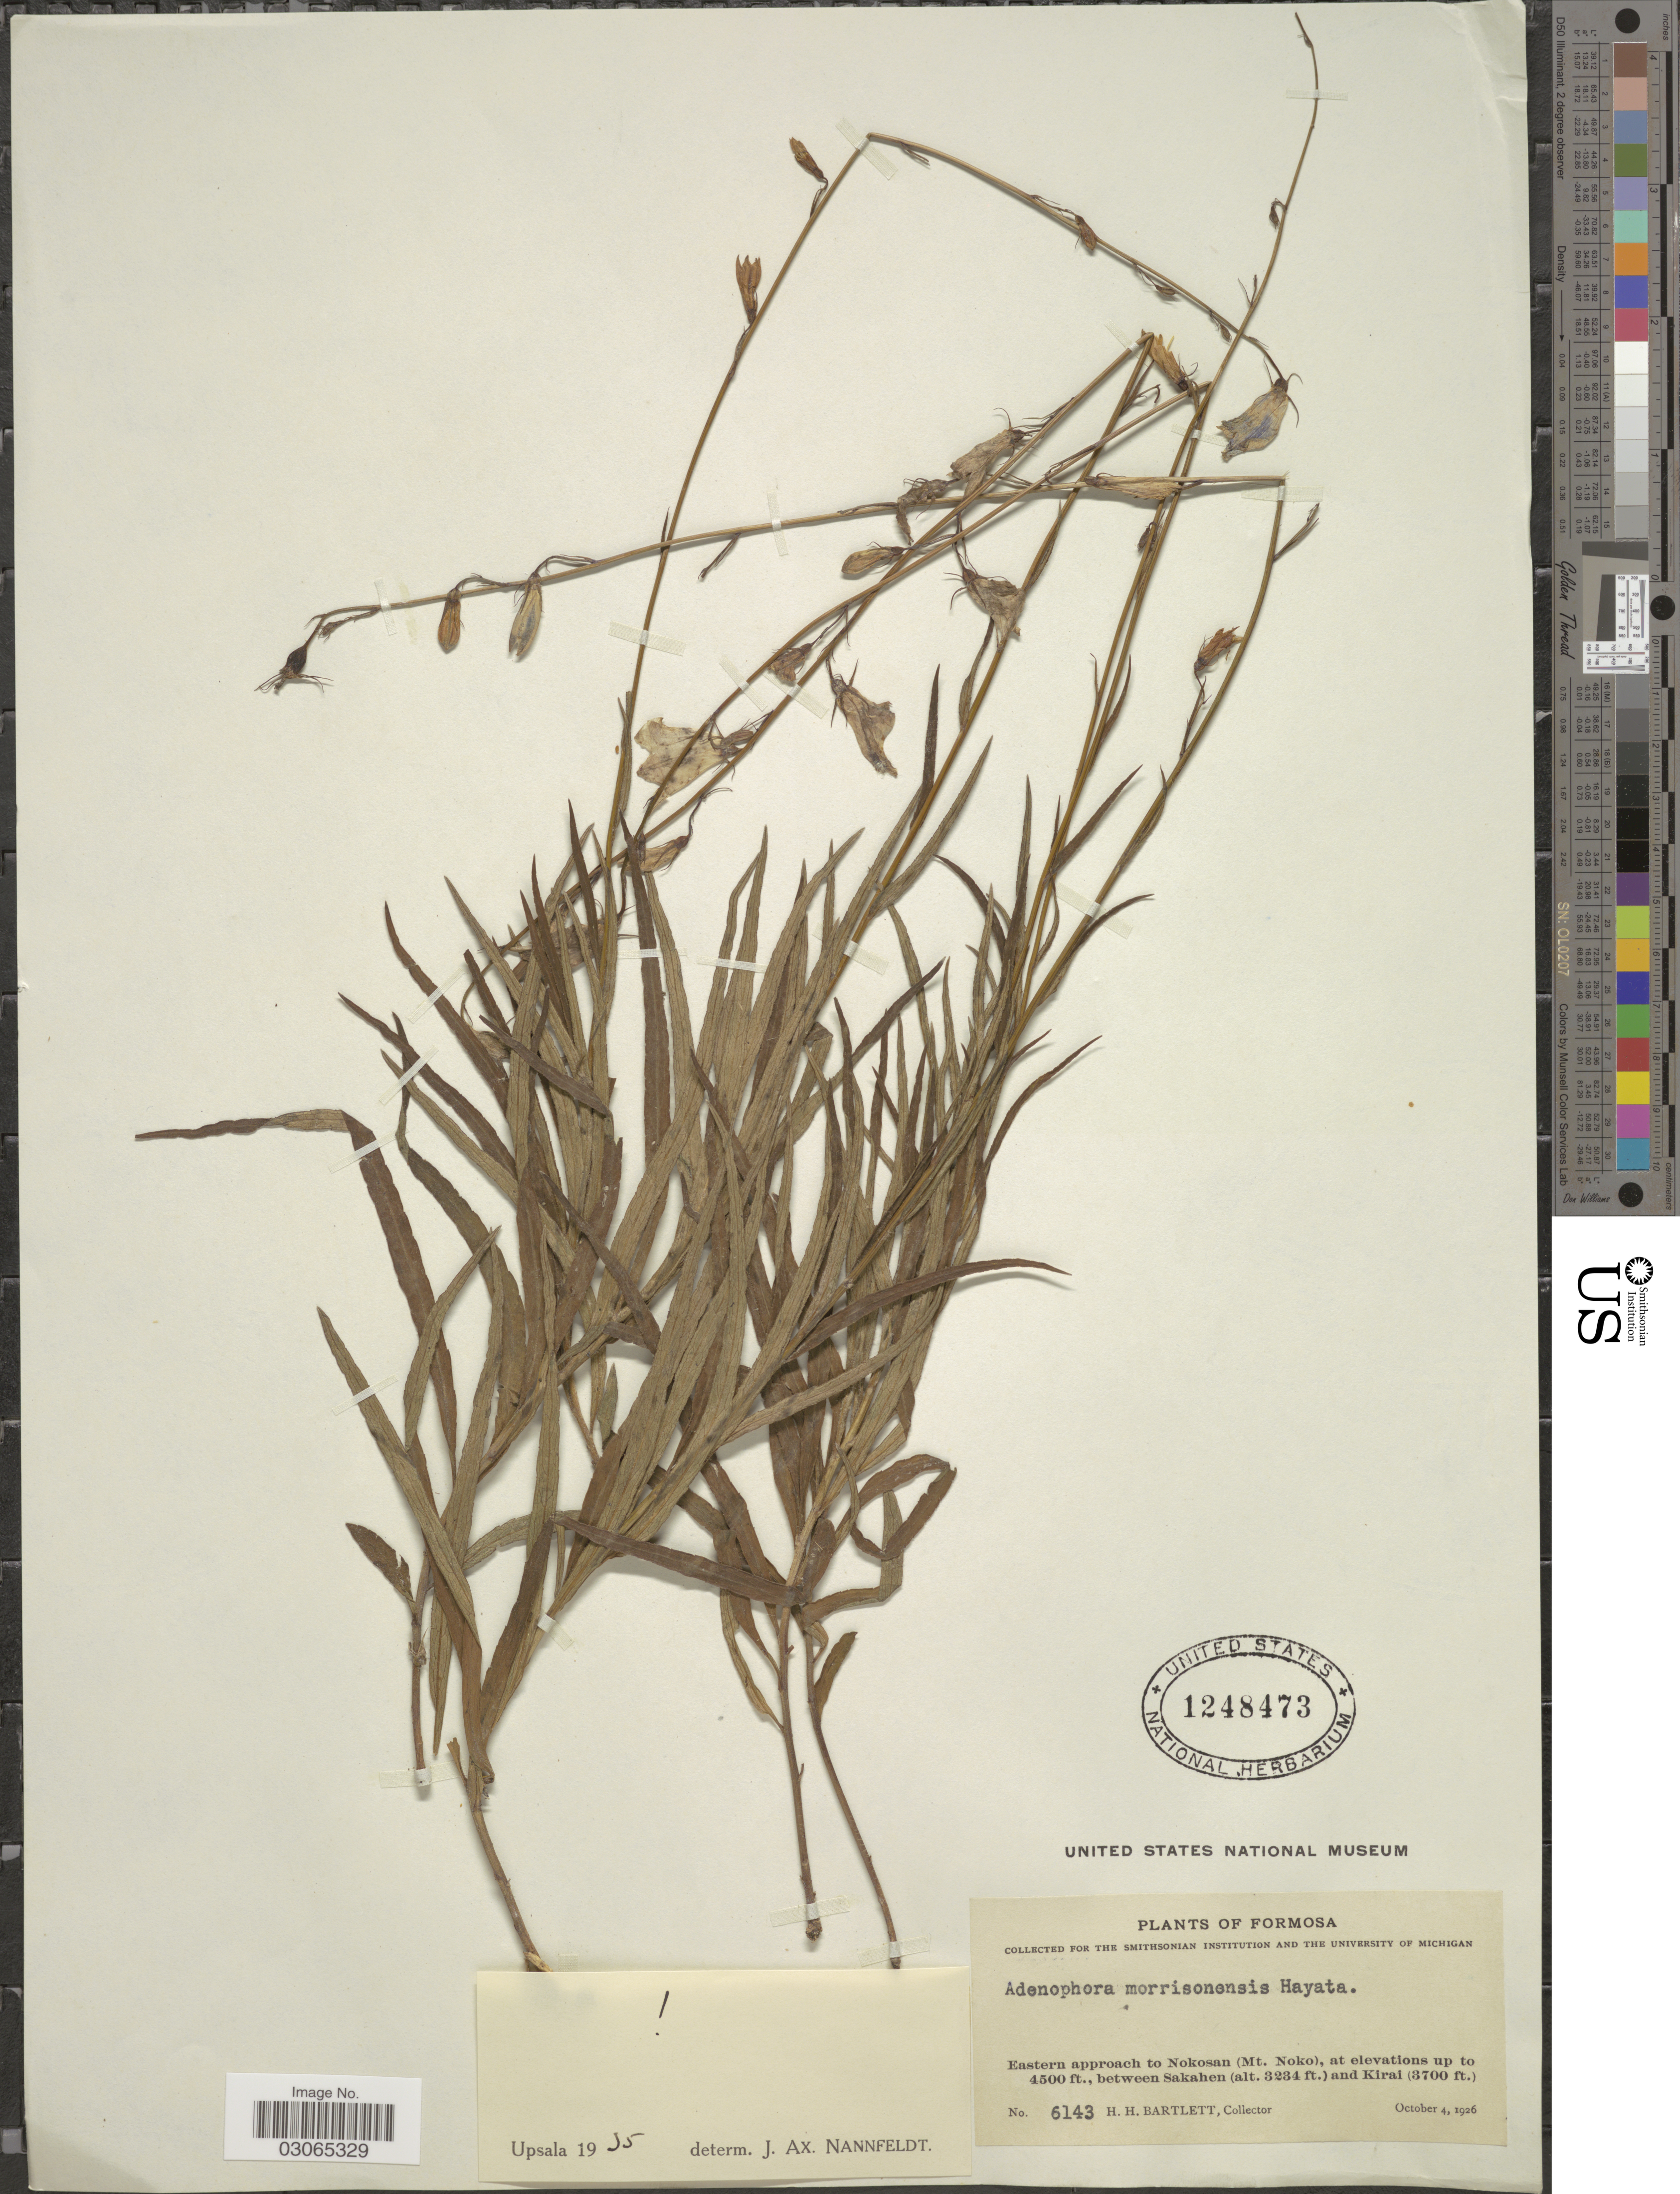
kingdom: Plantae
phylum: Tracheophyta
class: Magnoliopsida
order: Asterales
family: Campanulaceae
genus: Adenophora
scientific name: Adenophora morrisonensis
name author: Hayata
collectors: H. H. Bartlett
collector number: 6143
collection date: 1926-10-04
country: Taiwan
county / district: Hualien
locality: Formosa. Eastern approach to Nokosan (Mt. Noko), between Sakahen and Kirai.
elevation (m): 986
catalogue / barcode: US 1248473